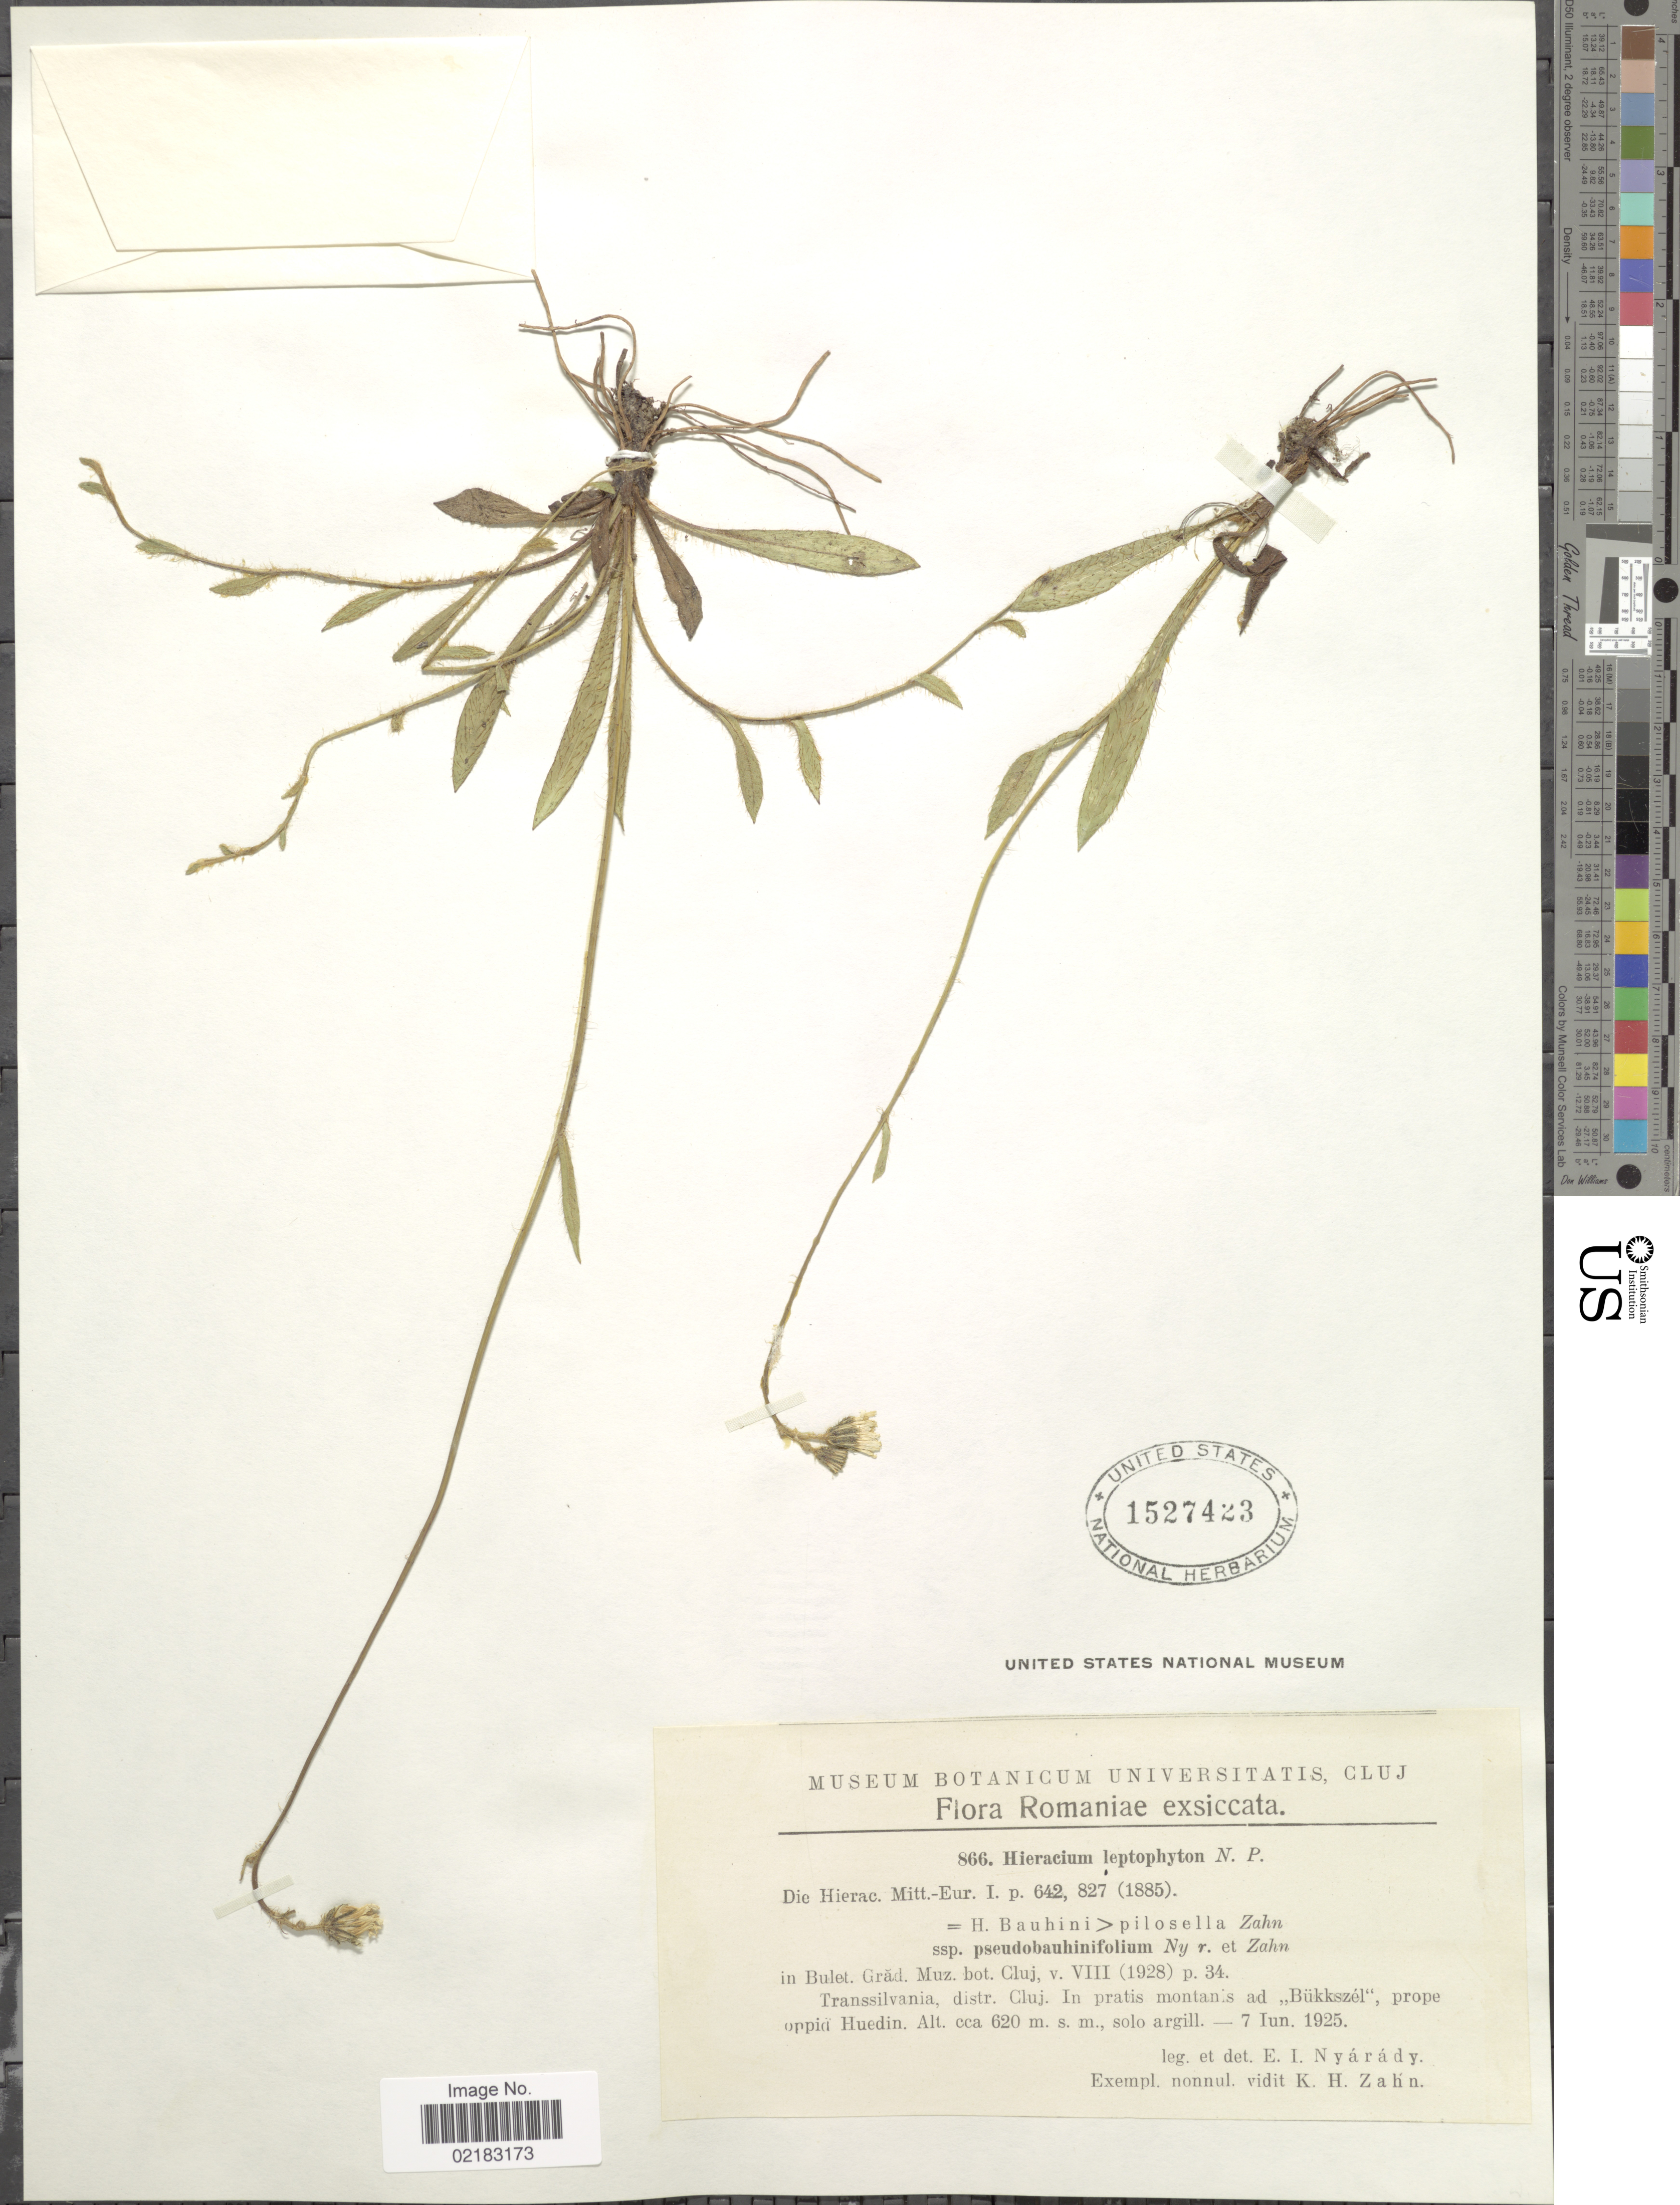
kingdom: Plantae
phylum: Tracheophyta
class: Magnoliopsida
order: Asterales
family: Asteraceae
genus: Pilosella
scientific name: Pilosella leptophyton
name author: (Näg. & Peter) S. Bräut. & Greuter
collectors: K. Zahn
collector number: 866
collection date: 1925-06-07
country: Romania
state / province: Cluj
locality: Romaniae Exsiccata, Transsilvania, In pratis montans as "Bukkszel"prope oppid Huedin.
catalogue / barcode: US 1527423